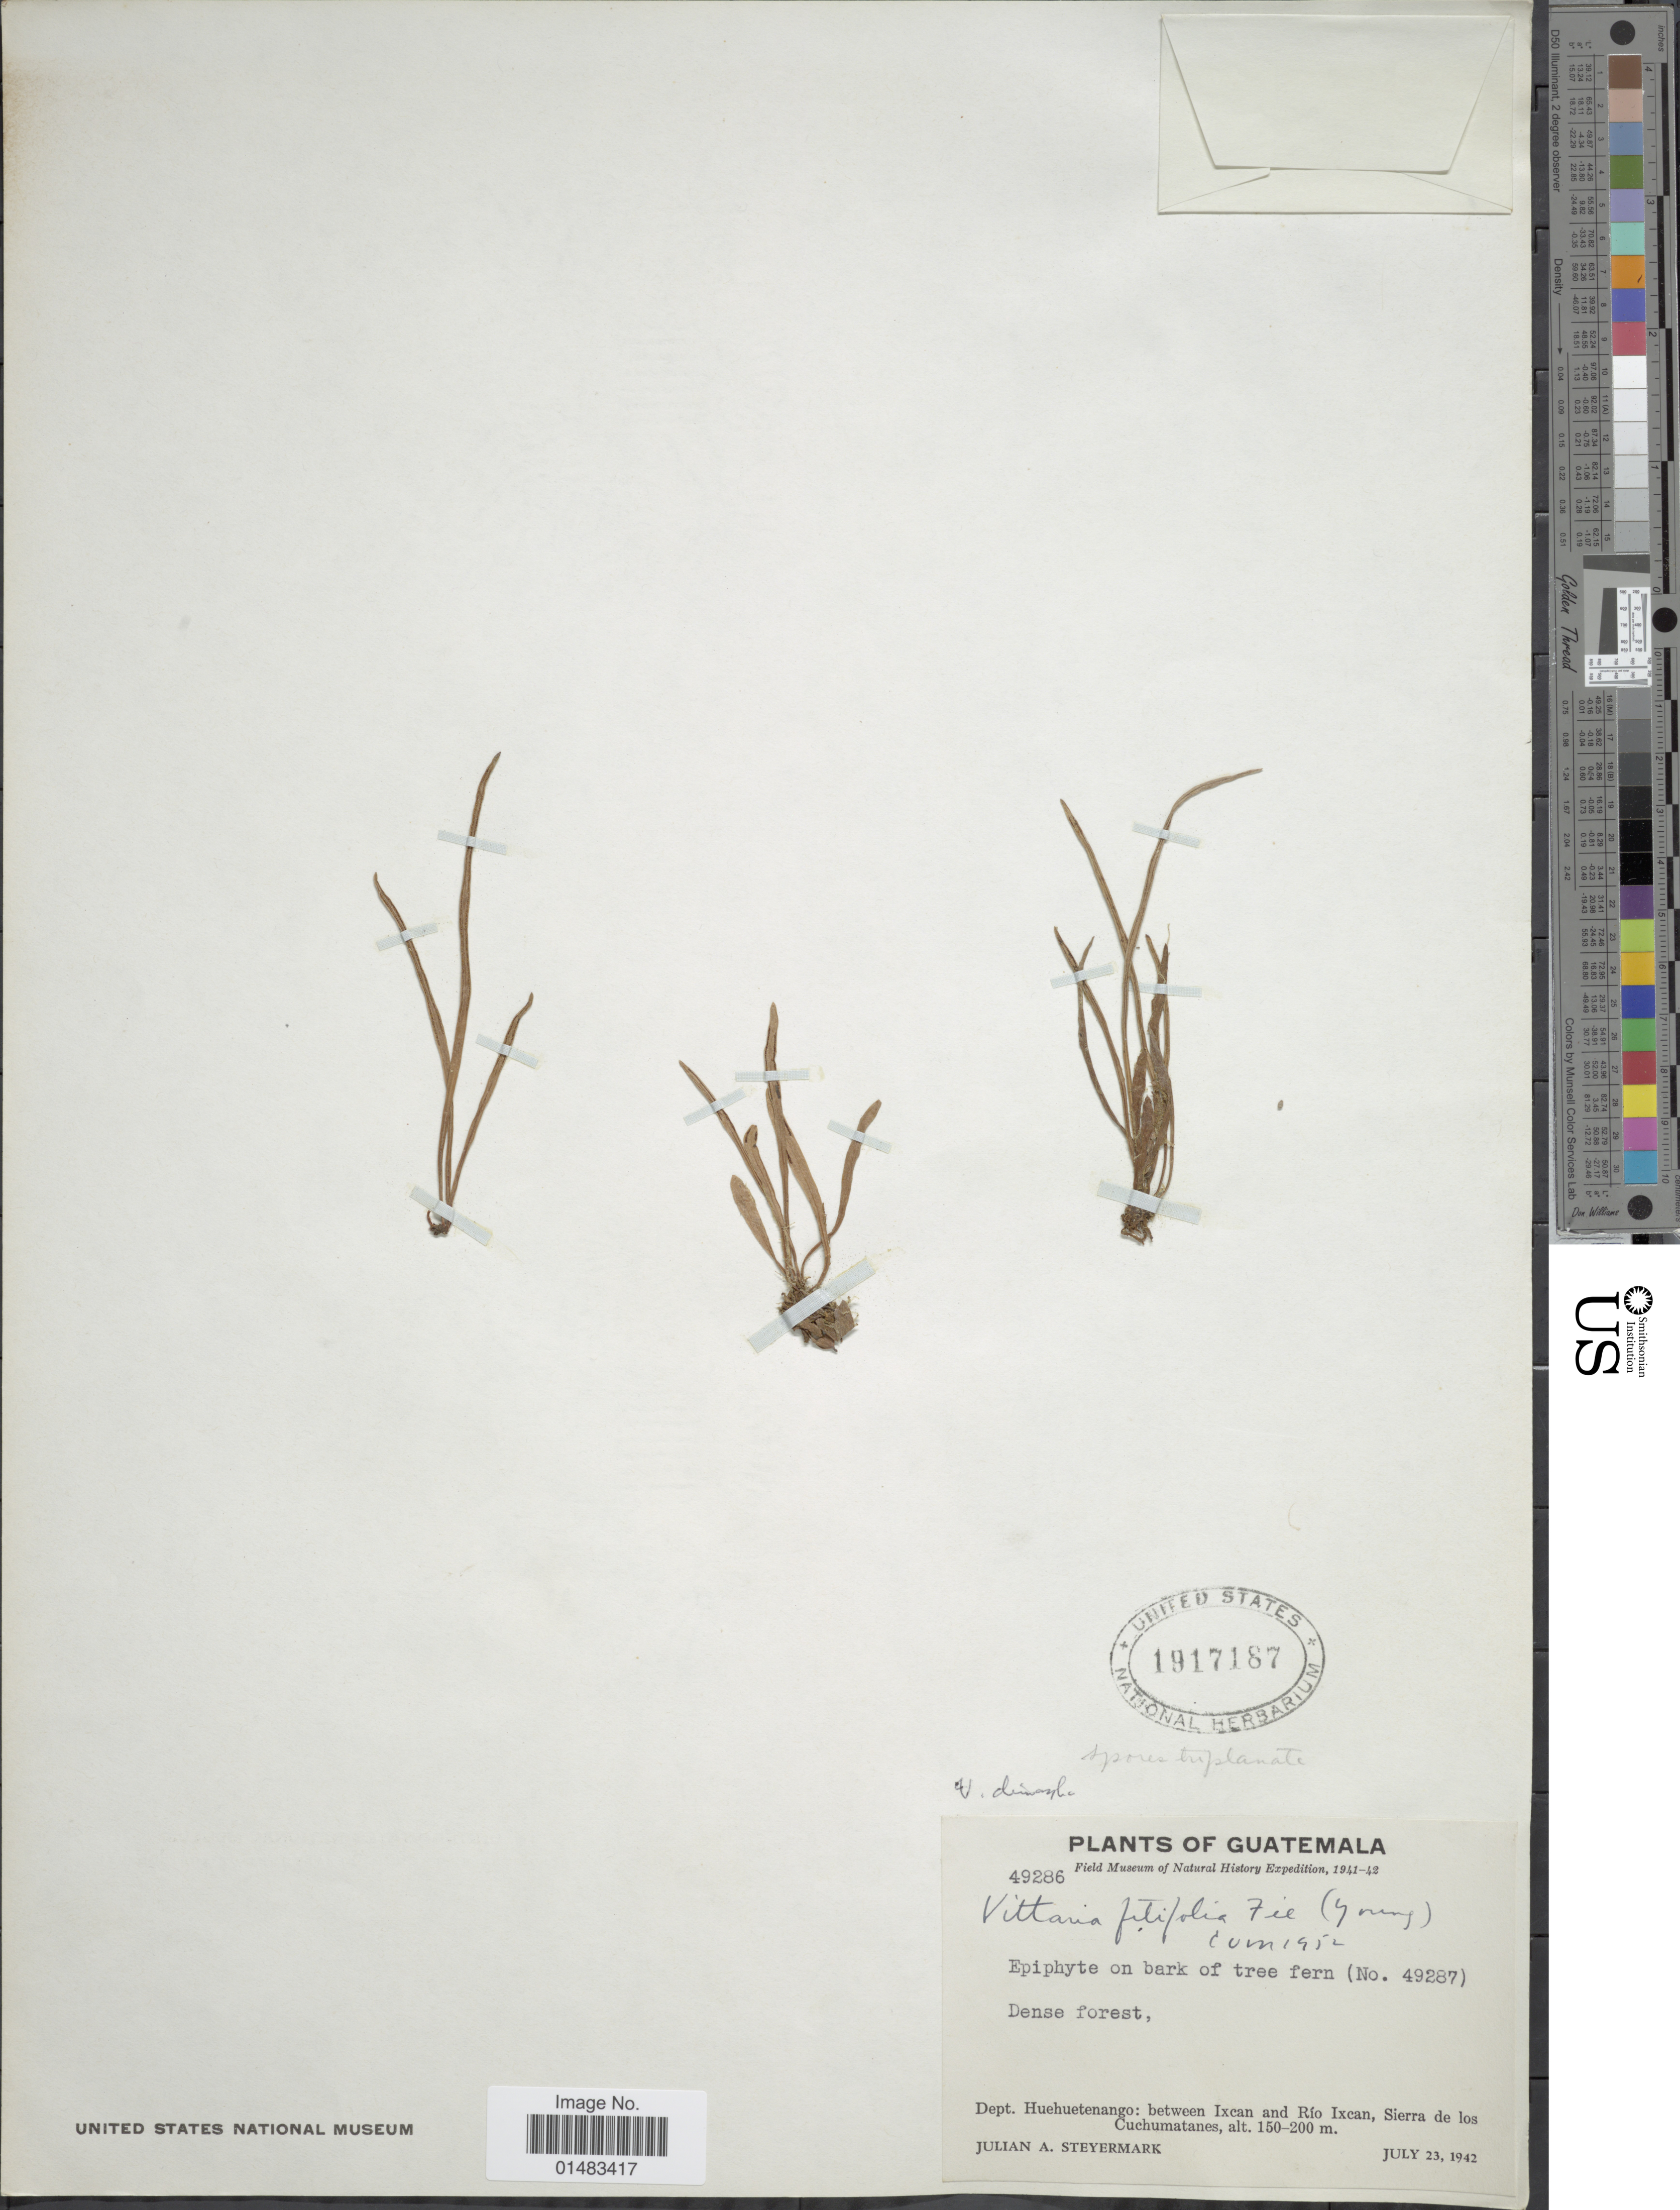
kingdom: Plantae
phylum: Tracheophyta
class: Polypodiopsida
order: Polypodiales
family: Pteridaceae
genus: Vittaria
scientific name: Vittaria dimorpha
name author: K. Müller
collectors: J. Steyermark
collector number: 49286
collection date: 1942-07-23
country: Guatemala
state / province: Huehuetenango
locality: Plants of Guatemala, Epiphyte on bark of tree fern (no. 49287), dense forest, Between Ixcan and Rio Ixcan, Sierra de los Cuchumatanes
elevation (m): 150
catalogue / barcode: US 1917187